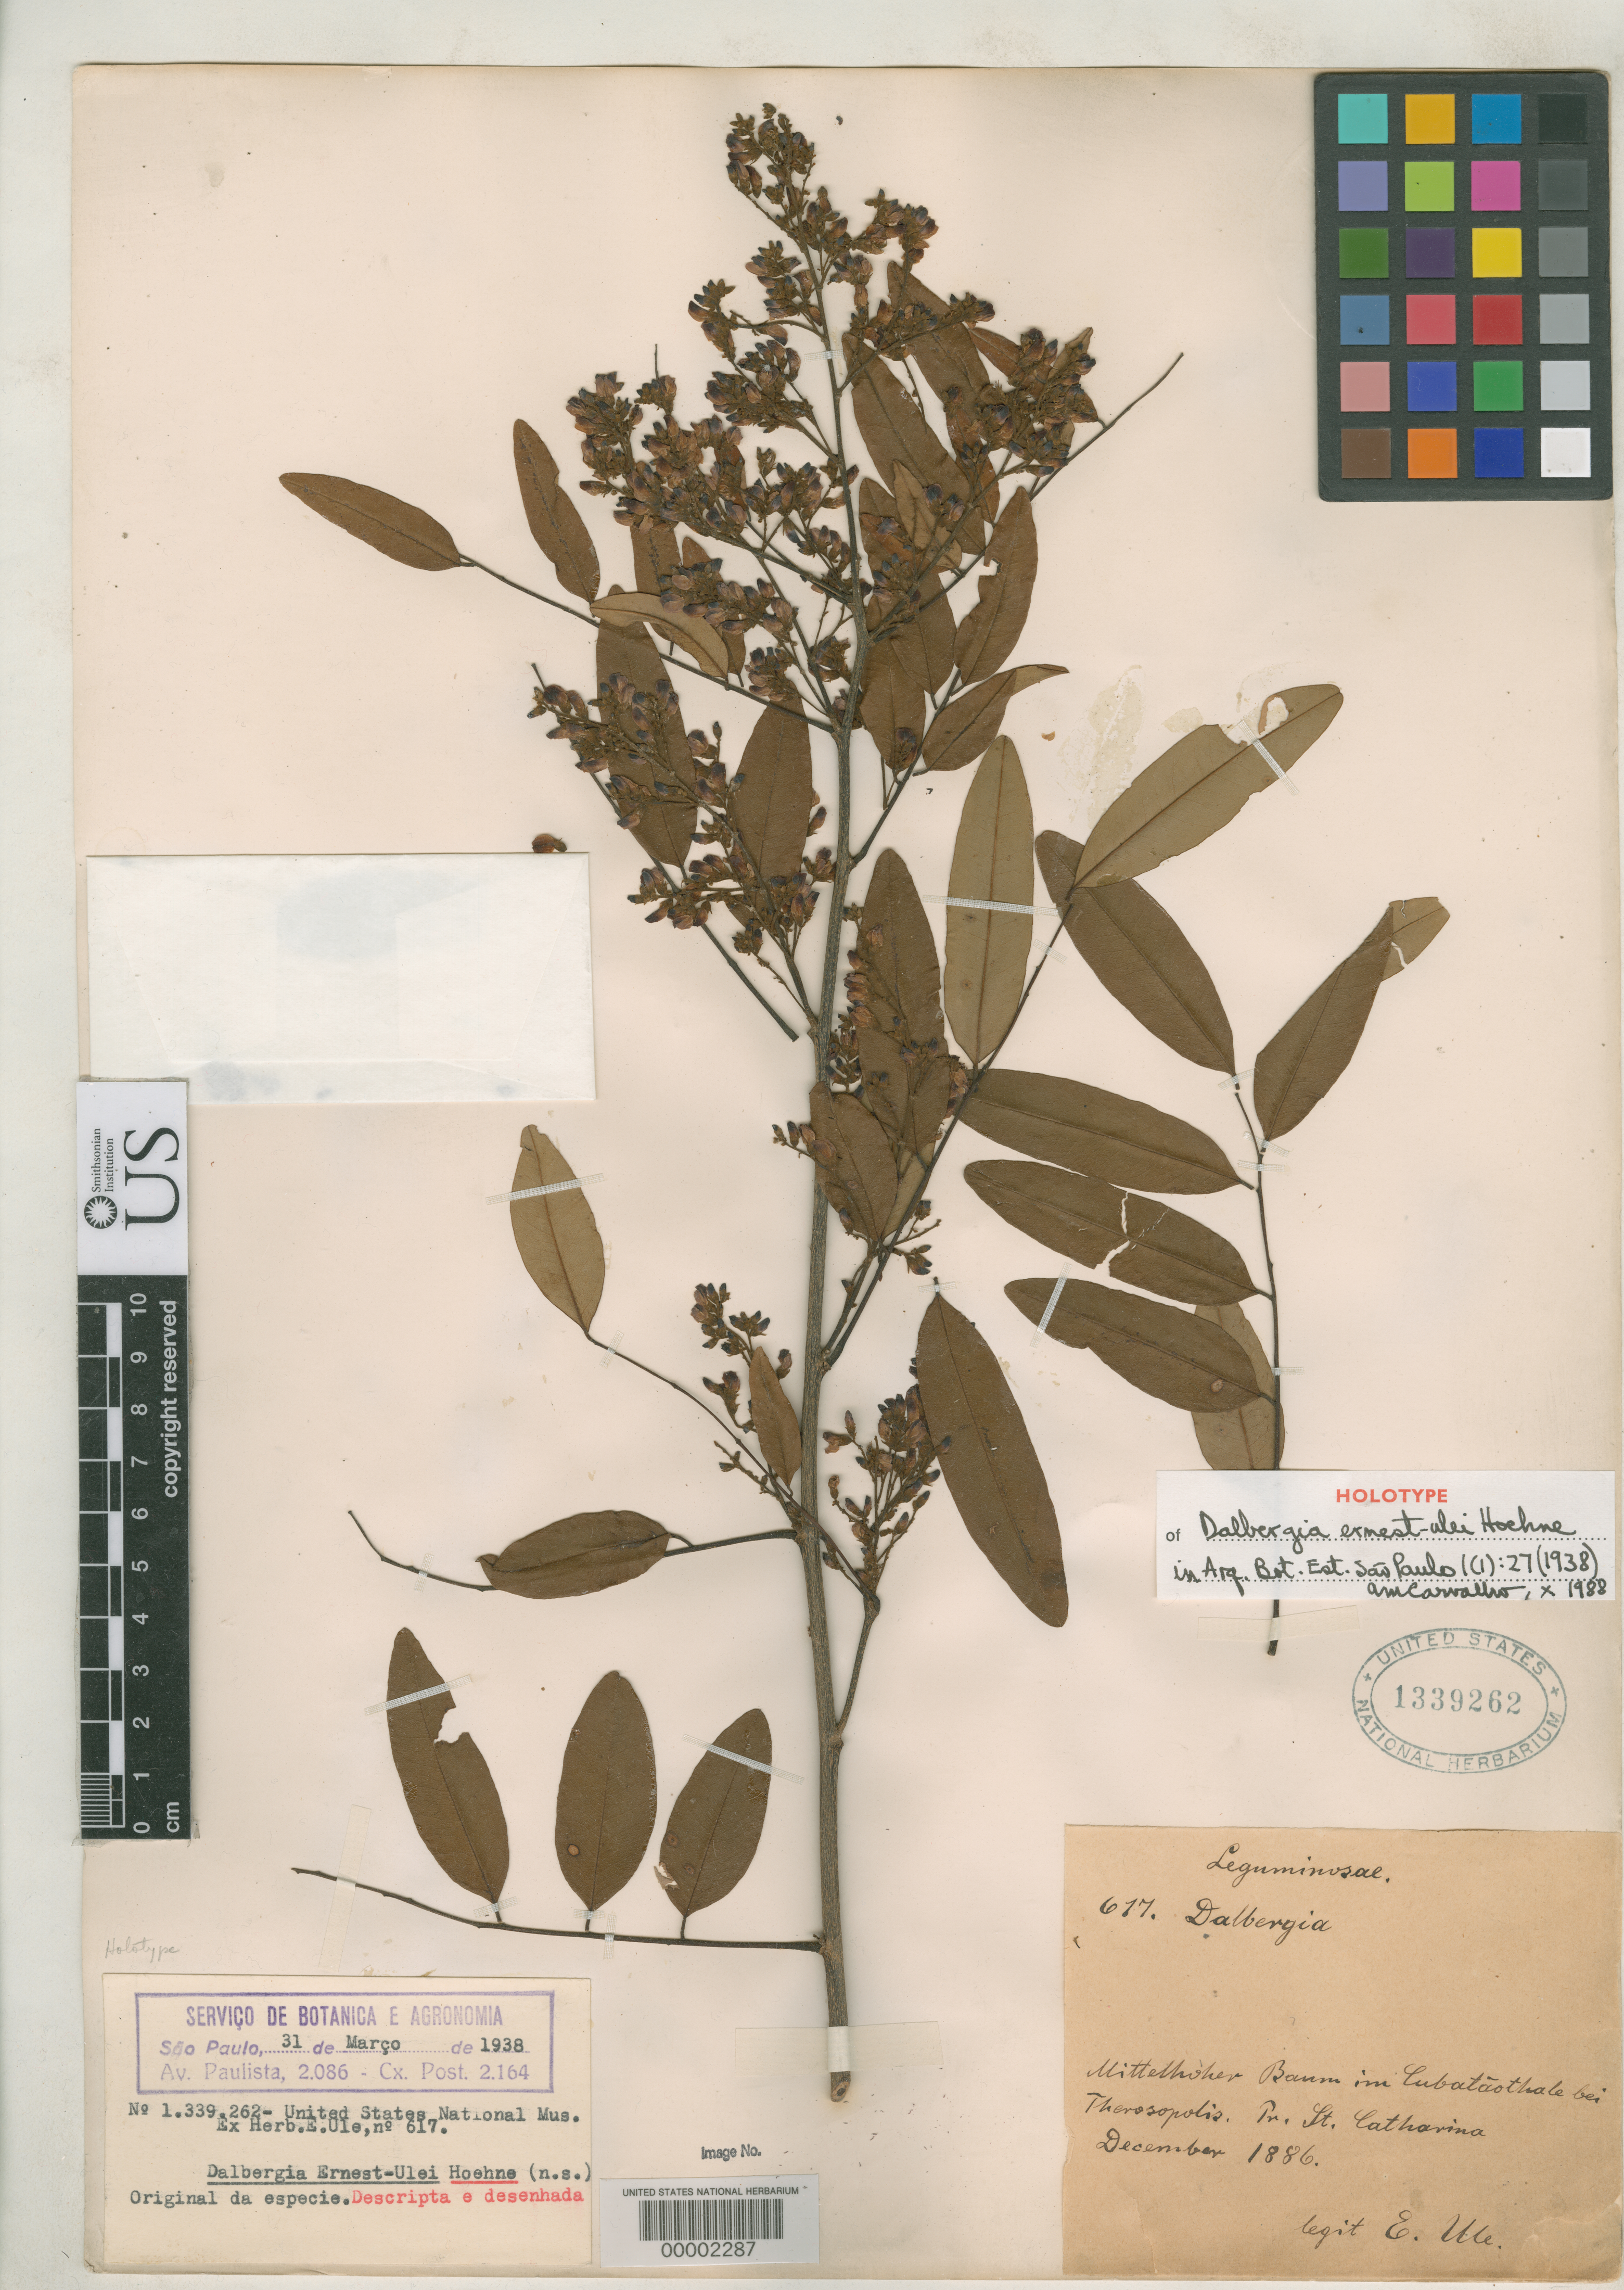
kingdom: Plantae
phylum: Tracheophyta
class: Magnoliopsida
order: Fabales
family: Fabaceae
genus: Dalbergia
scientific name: Dalbergia ernest-ulei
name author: Hoehne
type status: Type Collection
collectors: E. H. Ule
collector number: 627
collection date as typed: Dec 1886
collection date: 1886-12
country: Brazil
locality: Pr. St. Catherina.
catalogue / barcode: US 1339262